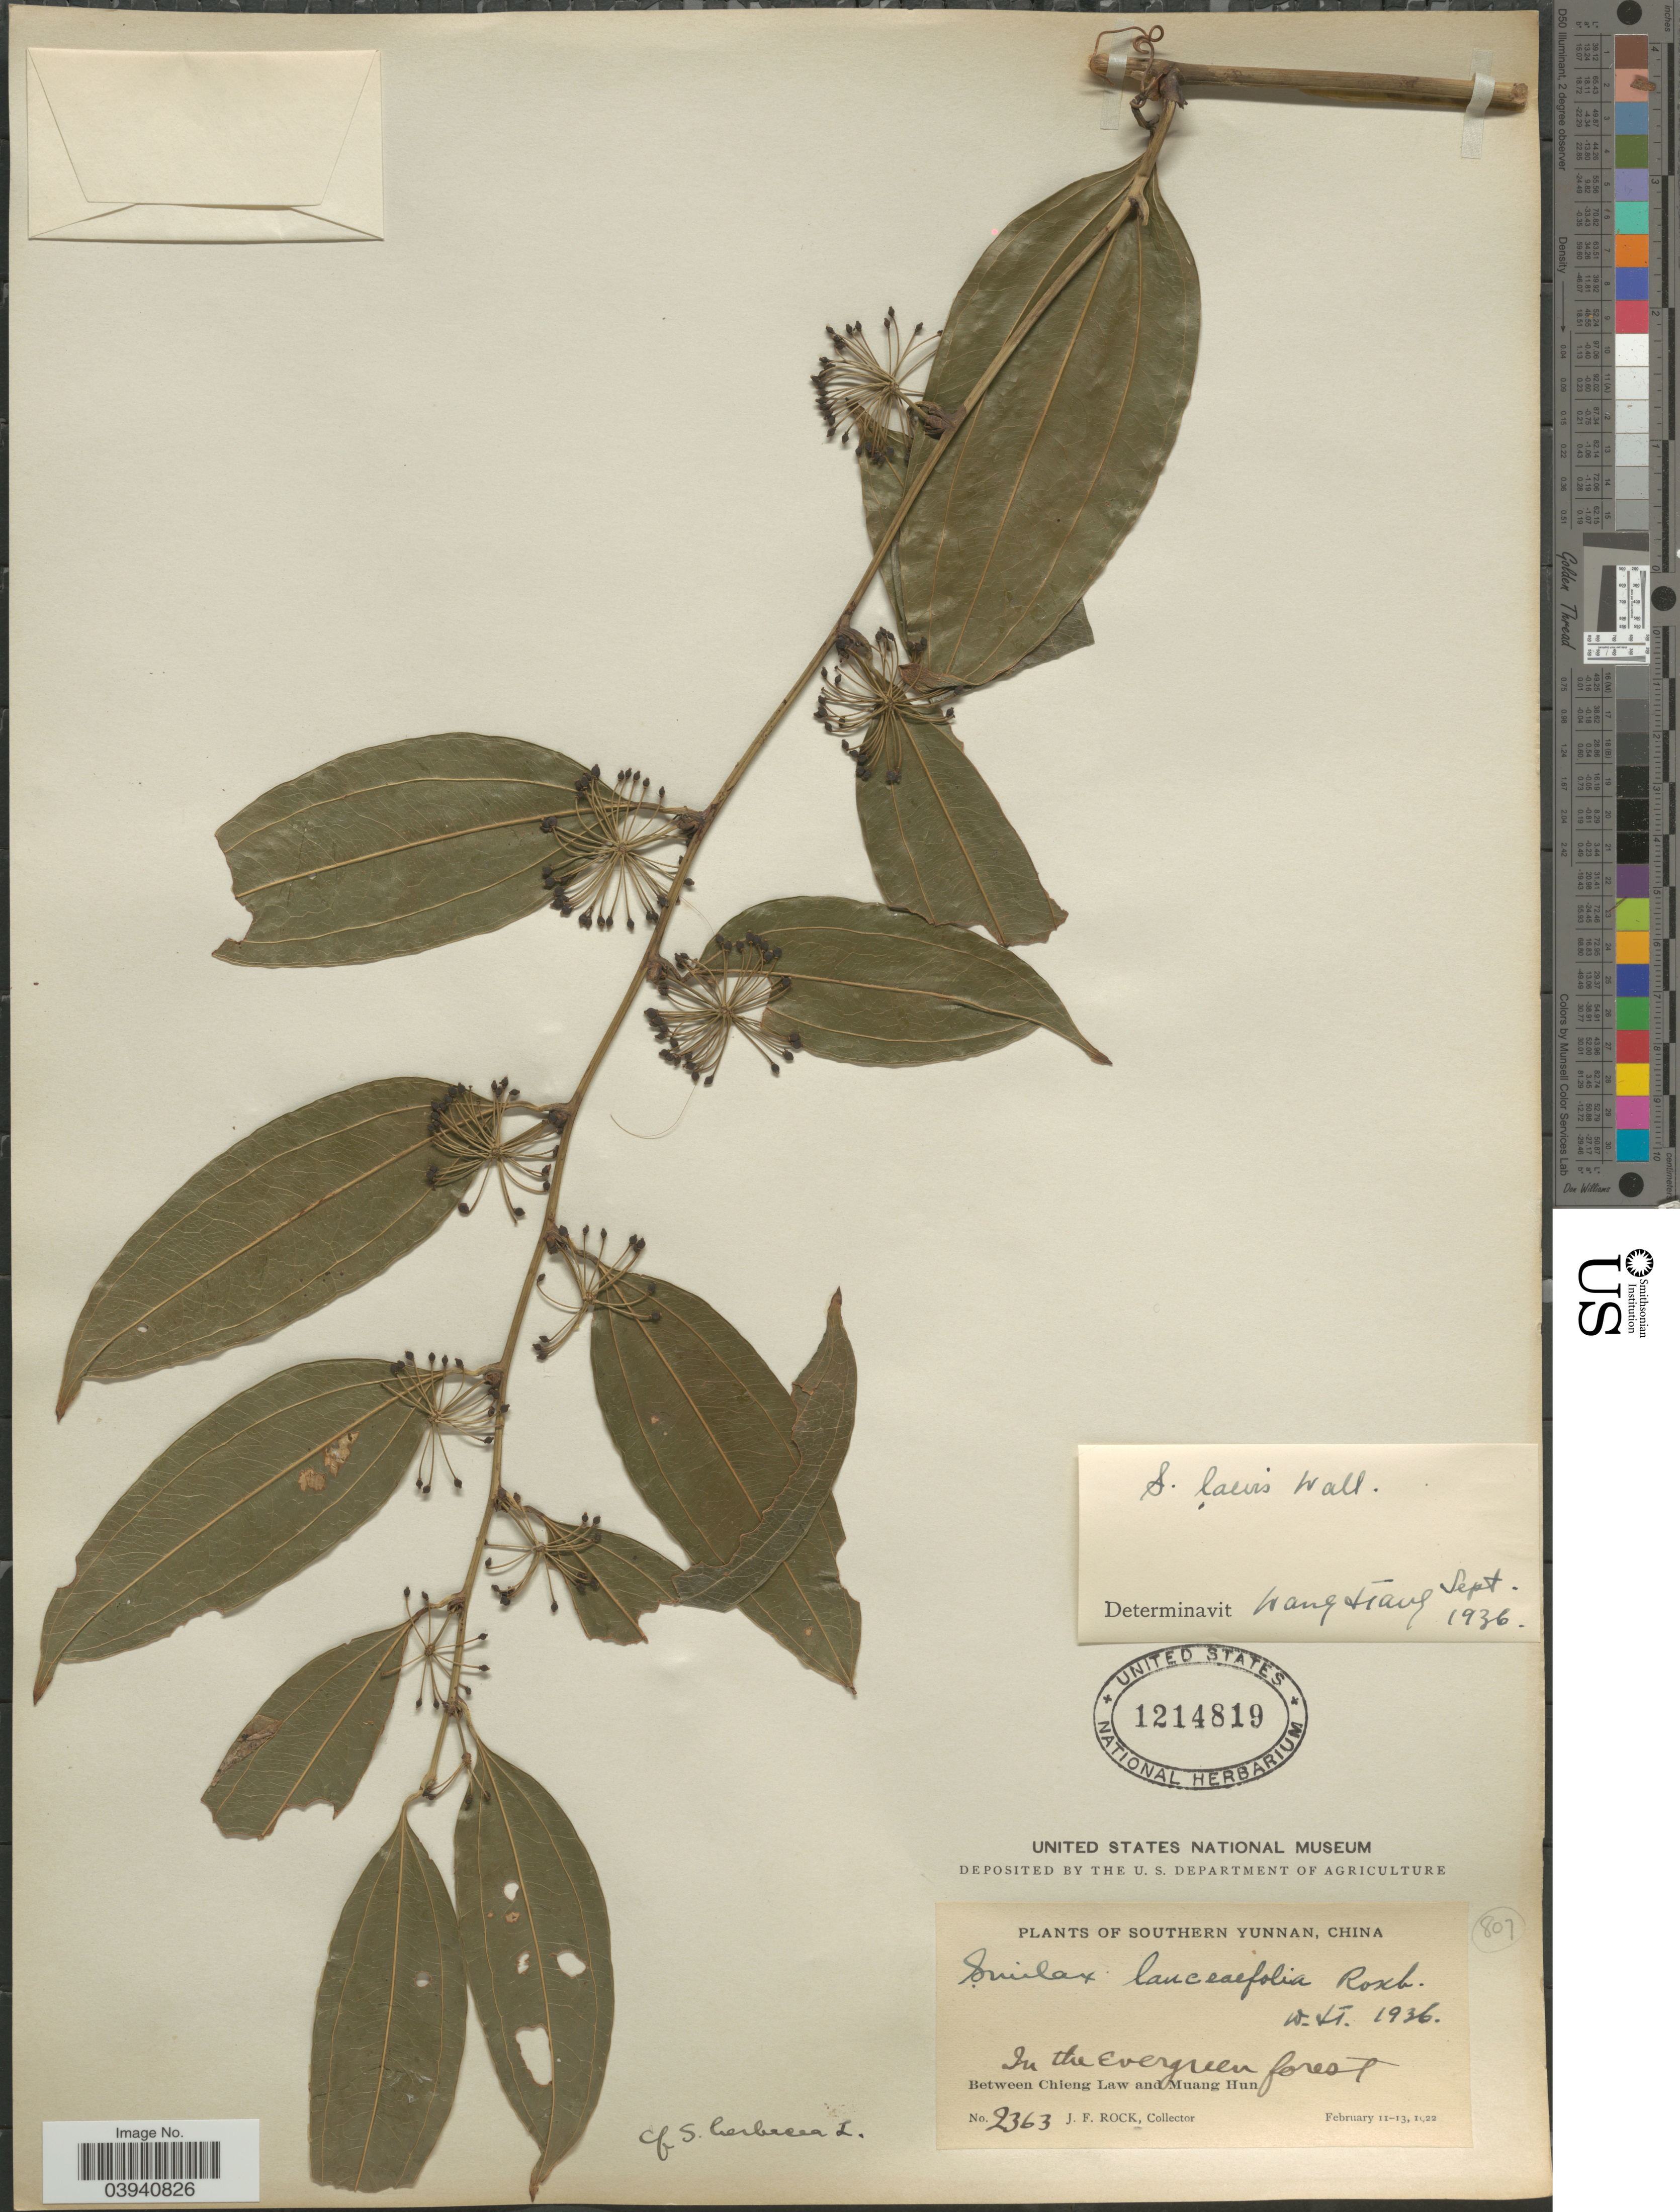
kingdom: Plantae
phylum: Tracheophyta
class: Liliopsida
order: Liliales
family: Smilacaceae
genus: Smilax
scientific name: Smilax laevis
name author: Wall. ex A. DC.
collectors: J. Rock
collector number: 2363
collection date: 1922-02-11/1922-02-13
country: China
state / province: Yunnan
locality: Southern Yunnan. In the Evergreen forest. Between Chieng Law and Muang Hun.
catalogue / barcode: US 1214819